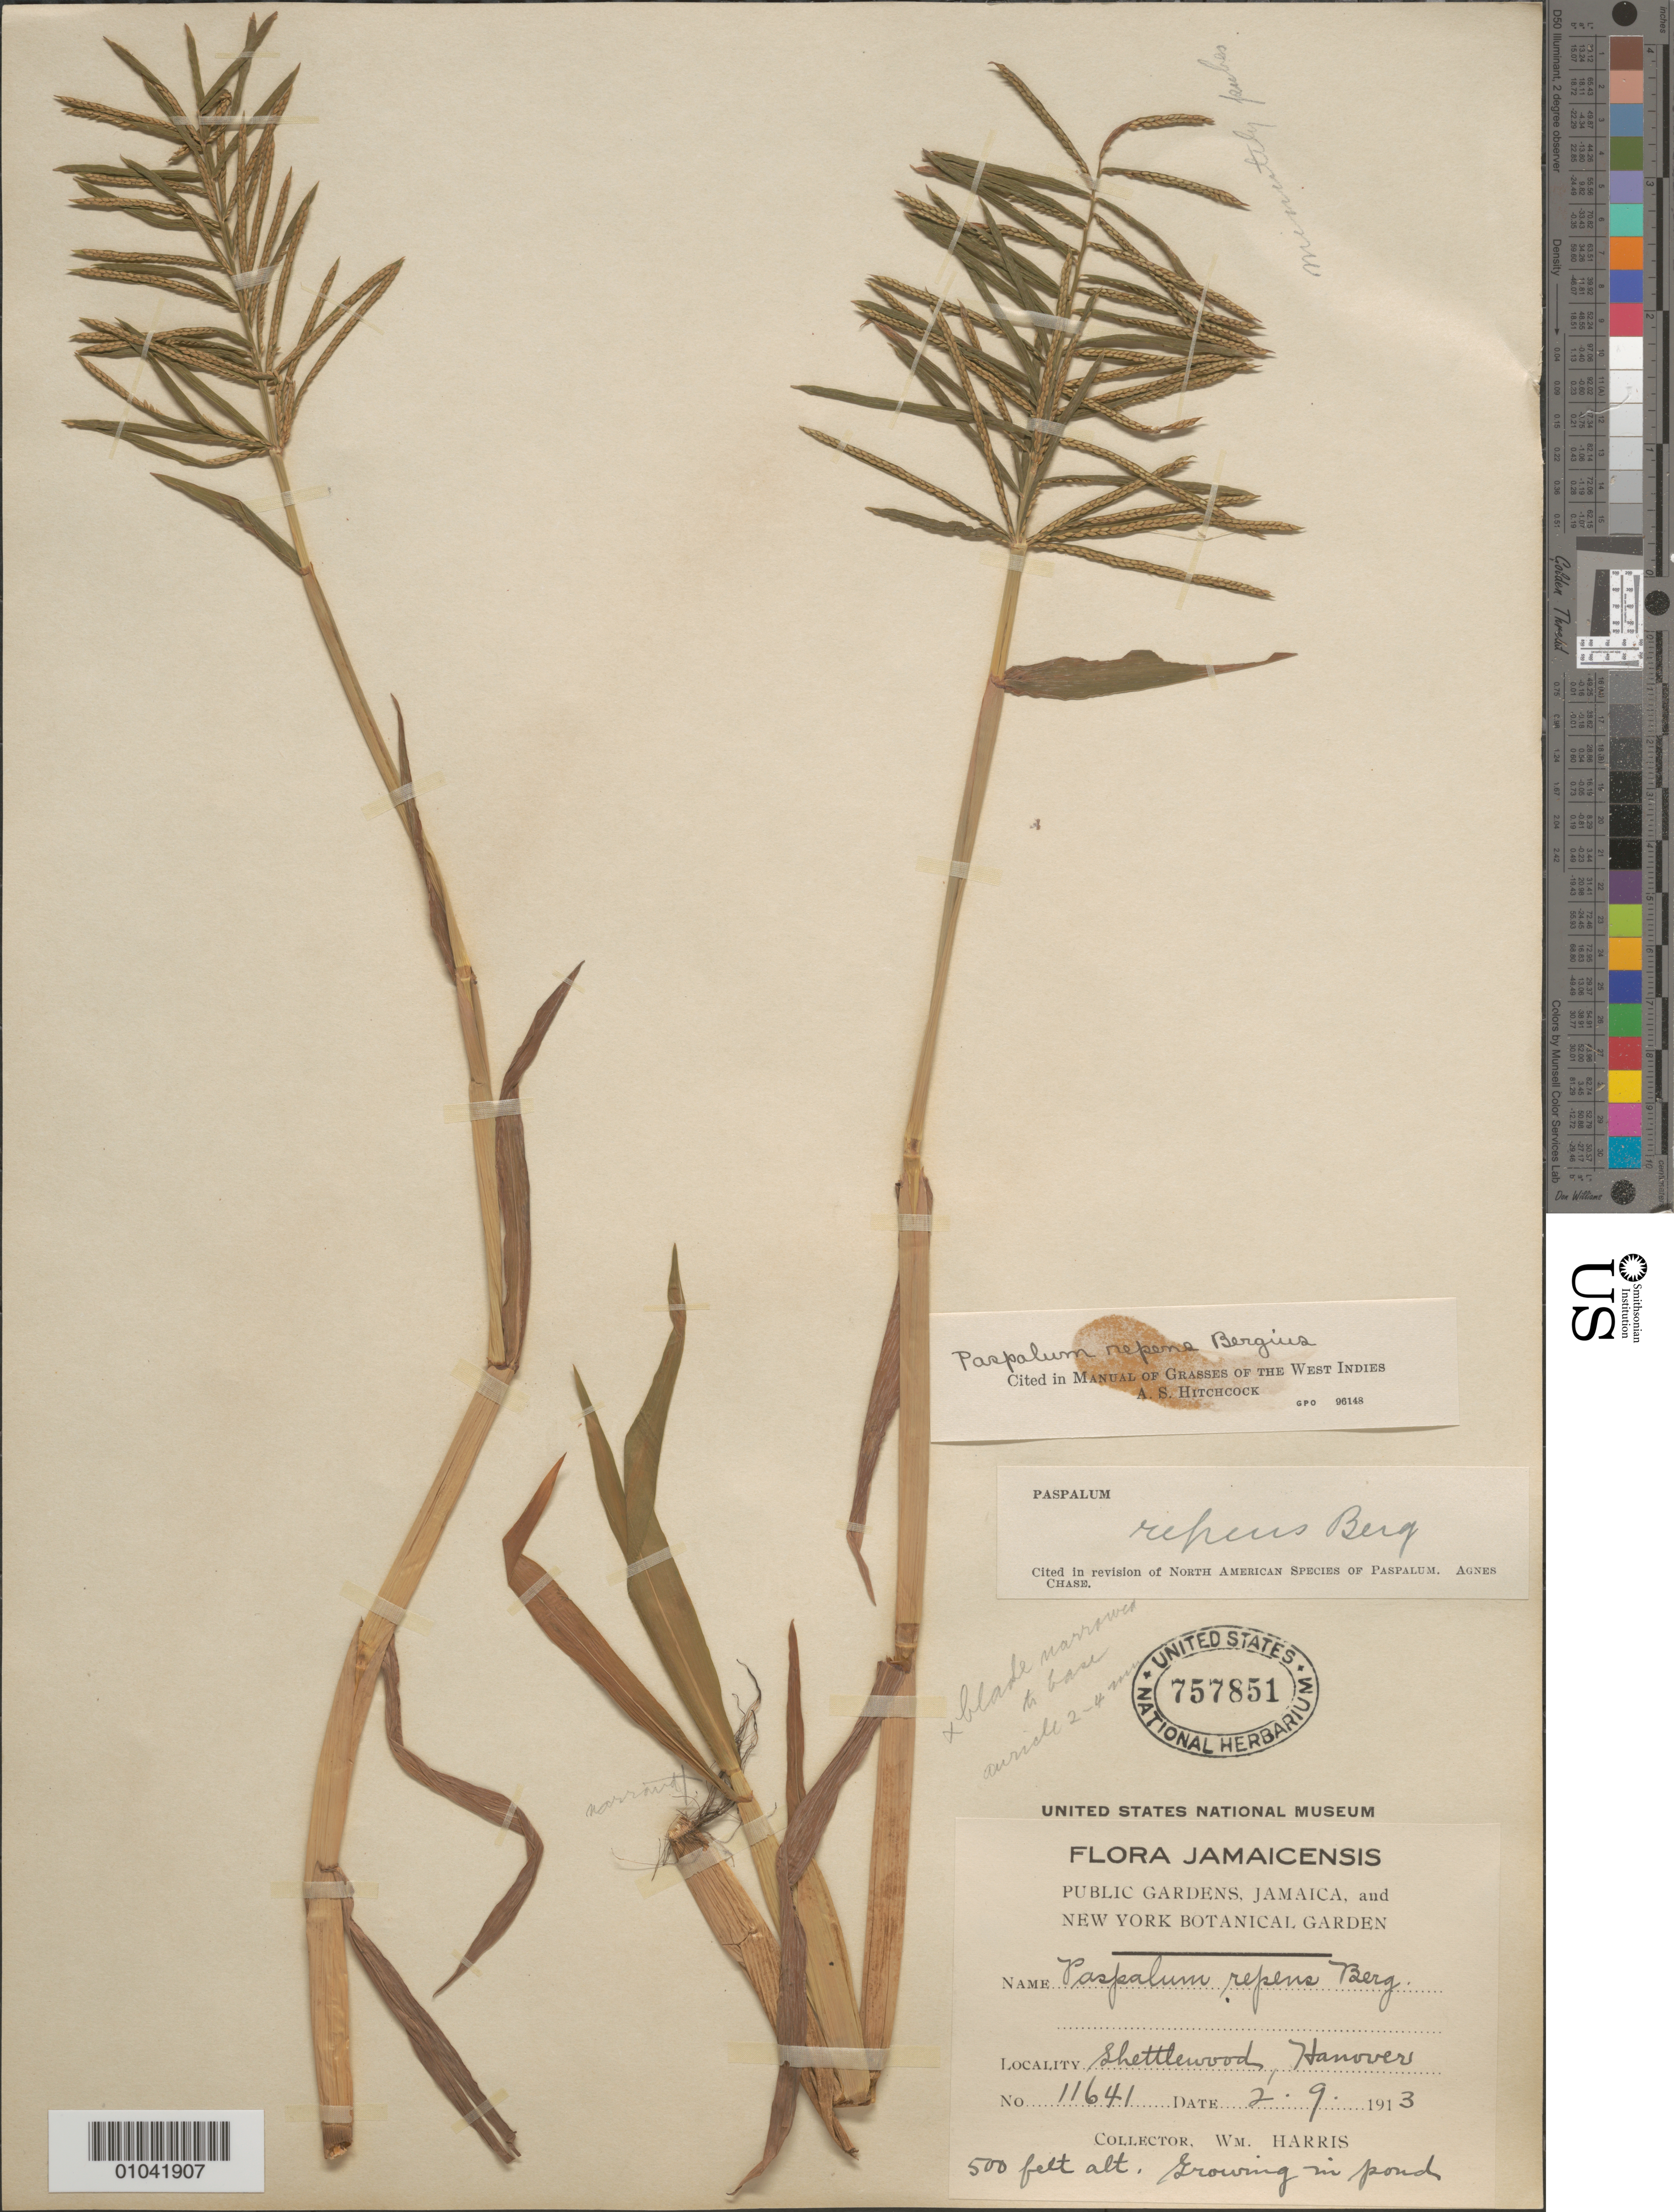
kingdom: Plantae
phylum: Tracheophyta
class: Liliopsida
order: Poales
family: Poaceae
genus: Paspalum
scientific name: Paspalum repens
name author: P.J. Bergius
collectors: W. Harris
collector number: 11641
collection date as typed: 02 Sep 1913 or 09 Jan 1913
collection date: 1913-01-09 or 1913-09-02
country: Jamaica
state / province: Hanover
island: Jamaica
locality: Shettlewood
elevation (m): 152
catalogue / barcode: US 757851